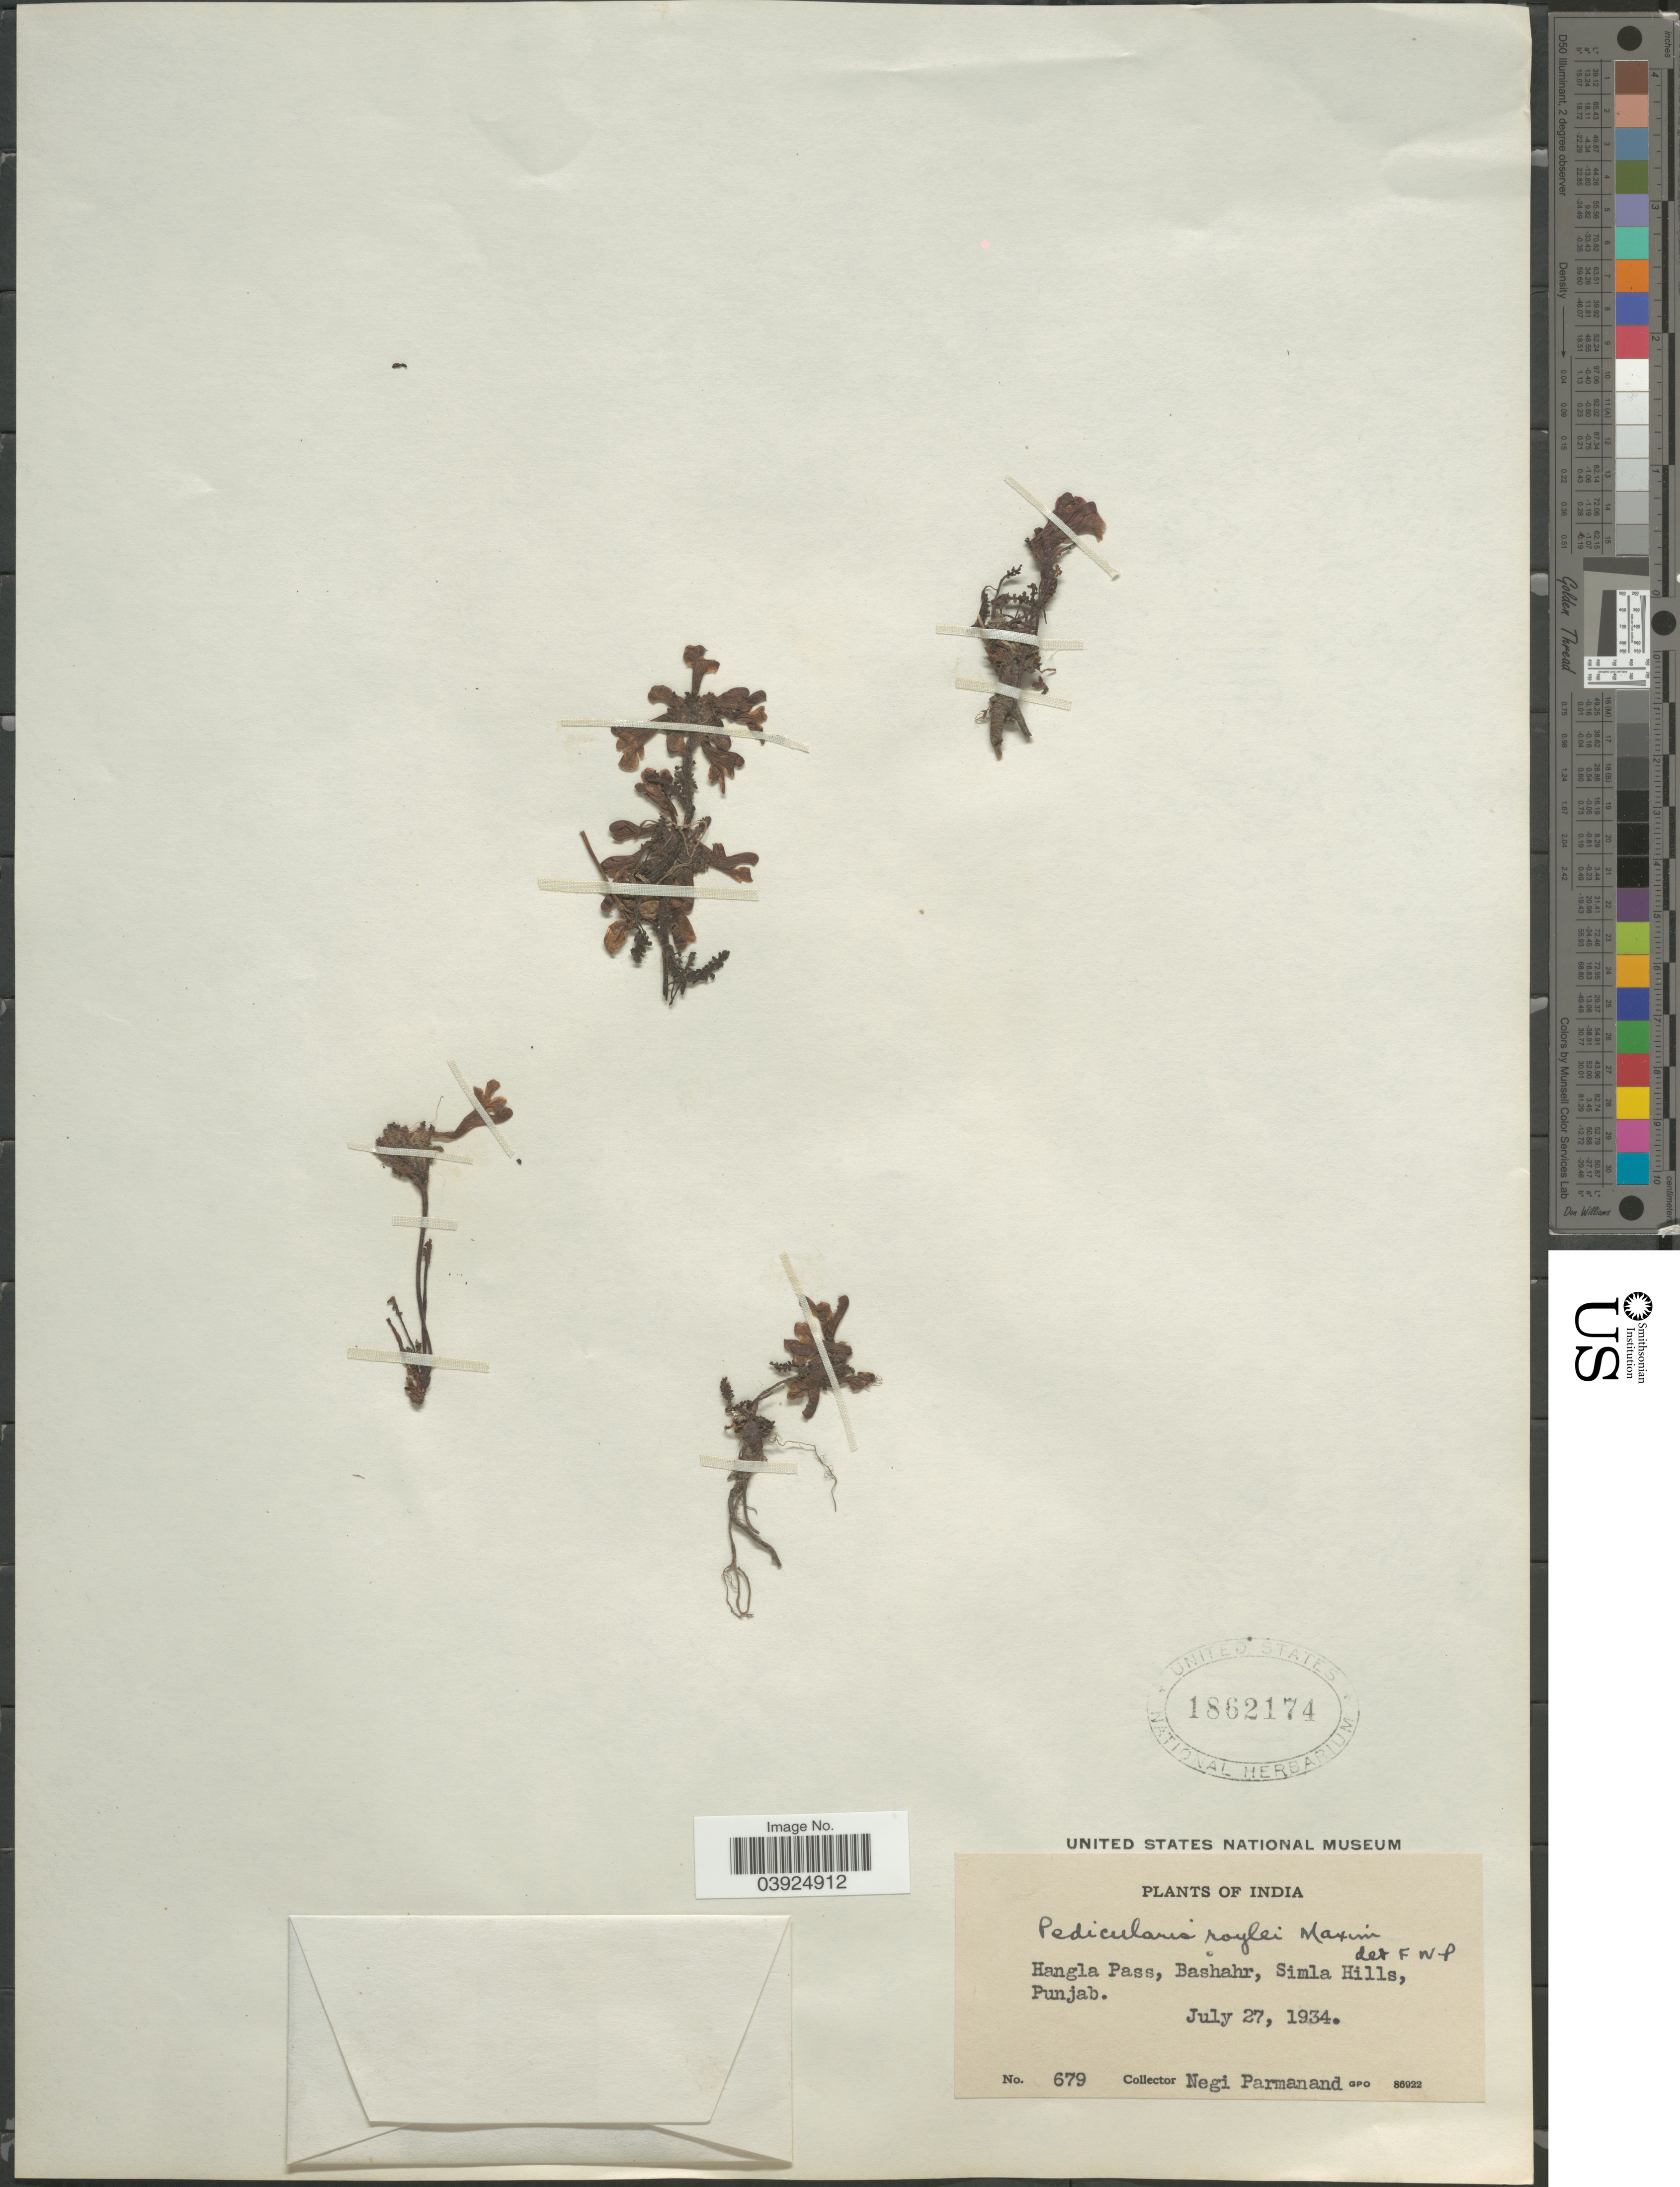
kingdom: Plantae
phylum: Tracheophyta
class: Magnoliopsida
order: Lamiales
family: Orobanchaceae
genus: Pedicularis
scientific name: Pedicularis roylei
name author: Maxim.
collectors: N. Parmanand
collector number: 679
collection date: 1934-07-27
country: India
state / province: Himachal Pradesh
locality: Hangla Pass, Bashahr, Simla Hills.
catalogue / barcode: US 1862174